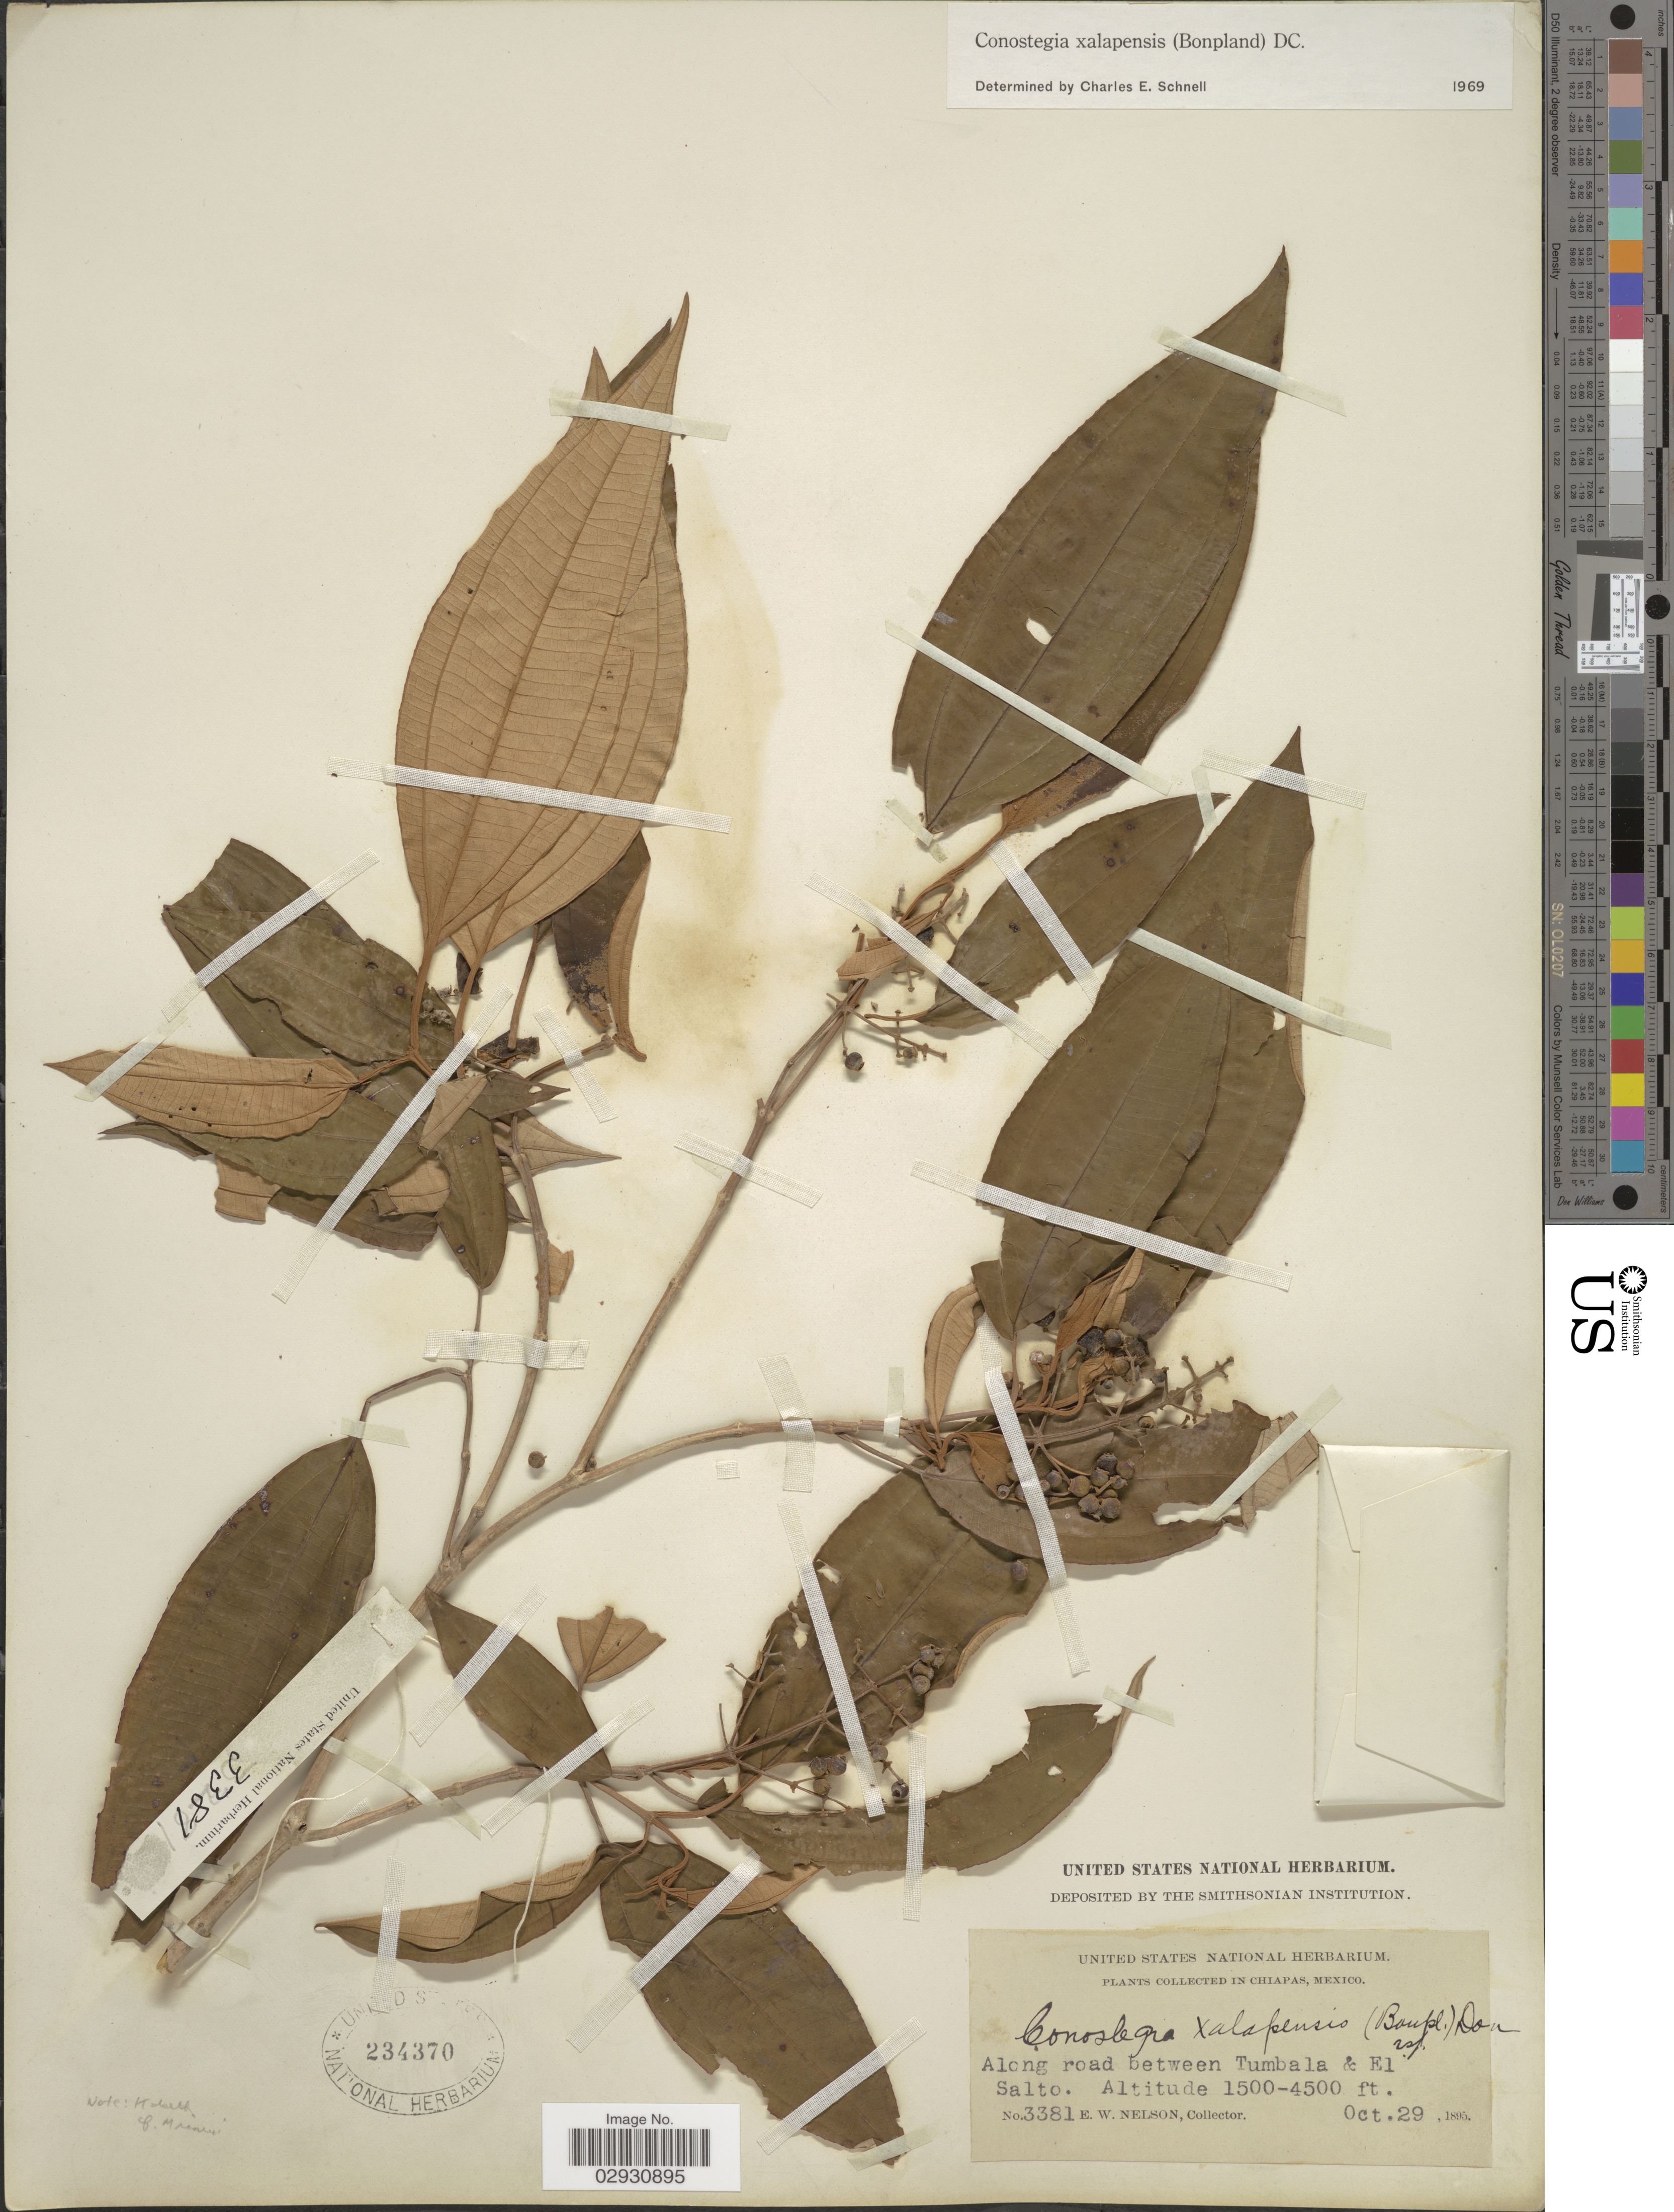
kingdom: Plantae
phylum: Tracheophyta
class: Magnoliopsida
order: Myrtales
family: Melastomataceae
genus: Conostegia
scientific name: Conostegia quadrangularis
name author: Schltdl. ex Steud.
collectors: E. W. Nelson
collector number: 3381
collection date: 1895-10-29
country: Mexico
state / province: Chiapas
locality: Along road between Tumbala & El Salto.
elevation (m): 457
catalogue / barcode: US 234370